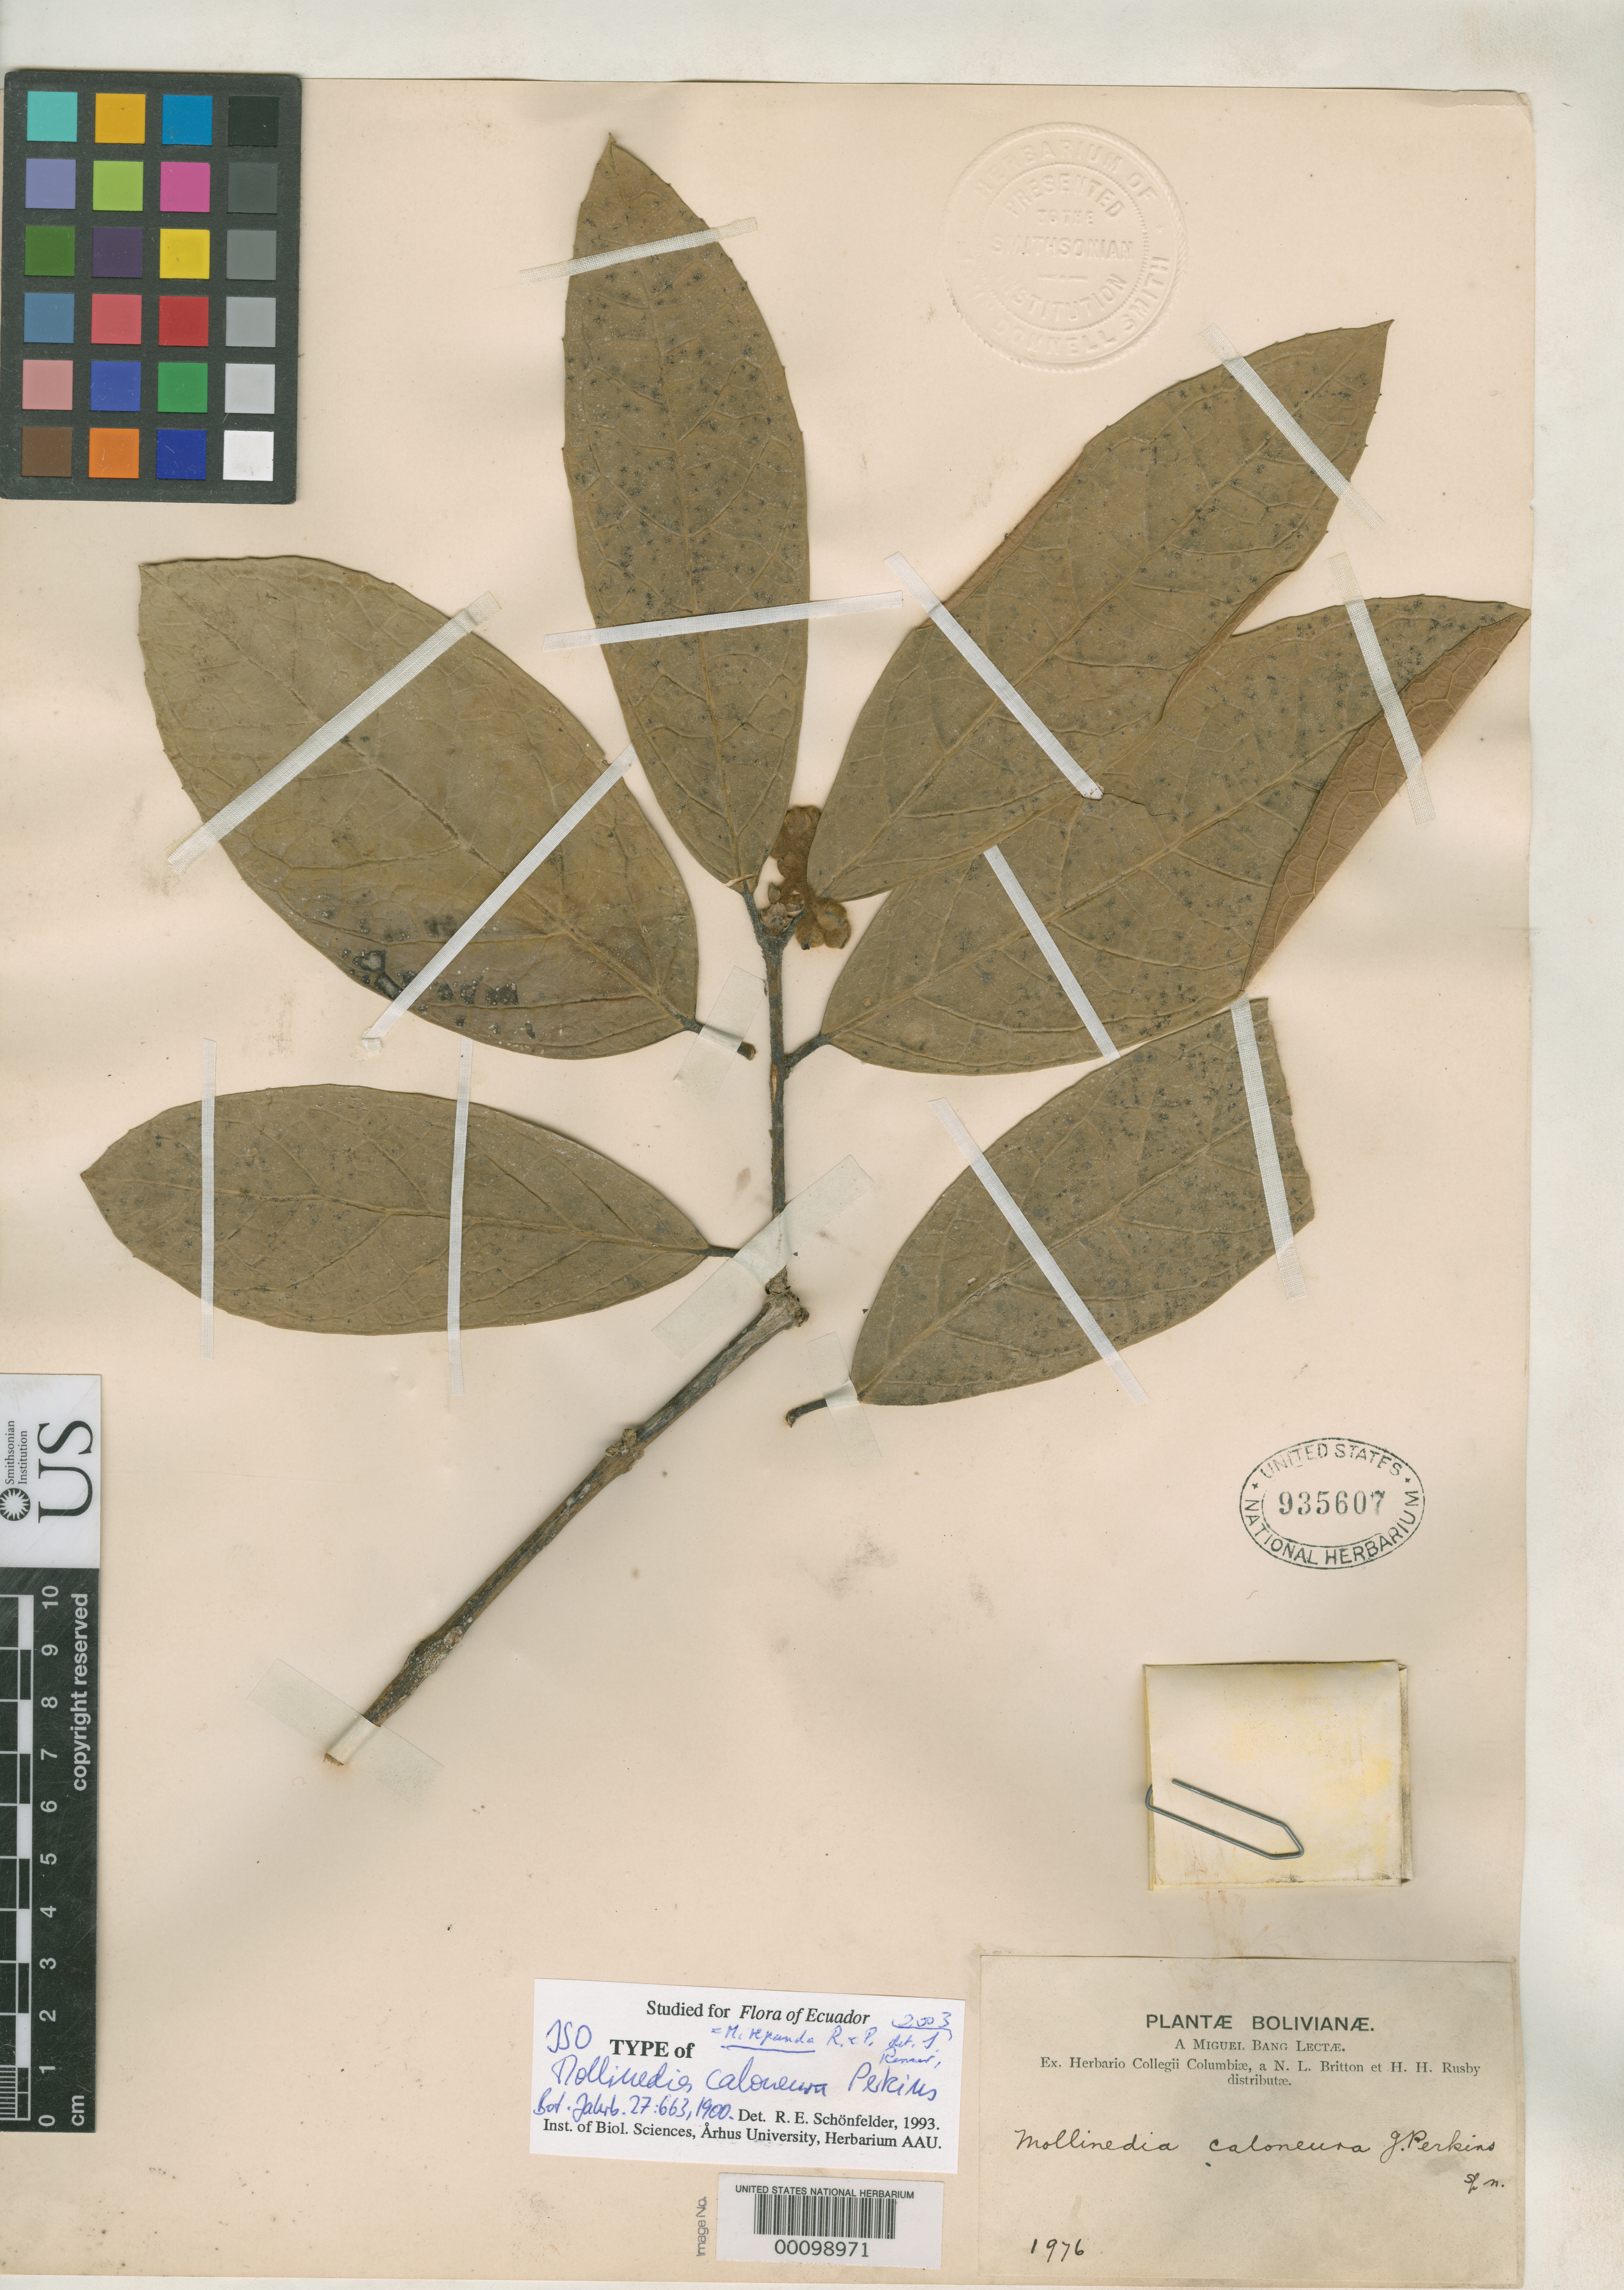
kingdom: Plantae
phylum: Tracheophyta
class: Magnoliopsida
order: Laurales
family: Monimiaceae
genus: Mollinedia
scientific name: Mollinedia caloneura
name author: Perkins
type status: Isotype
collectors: M. Bang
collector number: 1976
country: Bolivia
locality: Yungas.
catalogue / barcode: US 935607